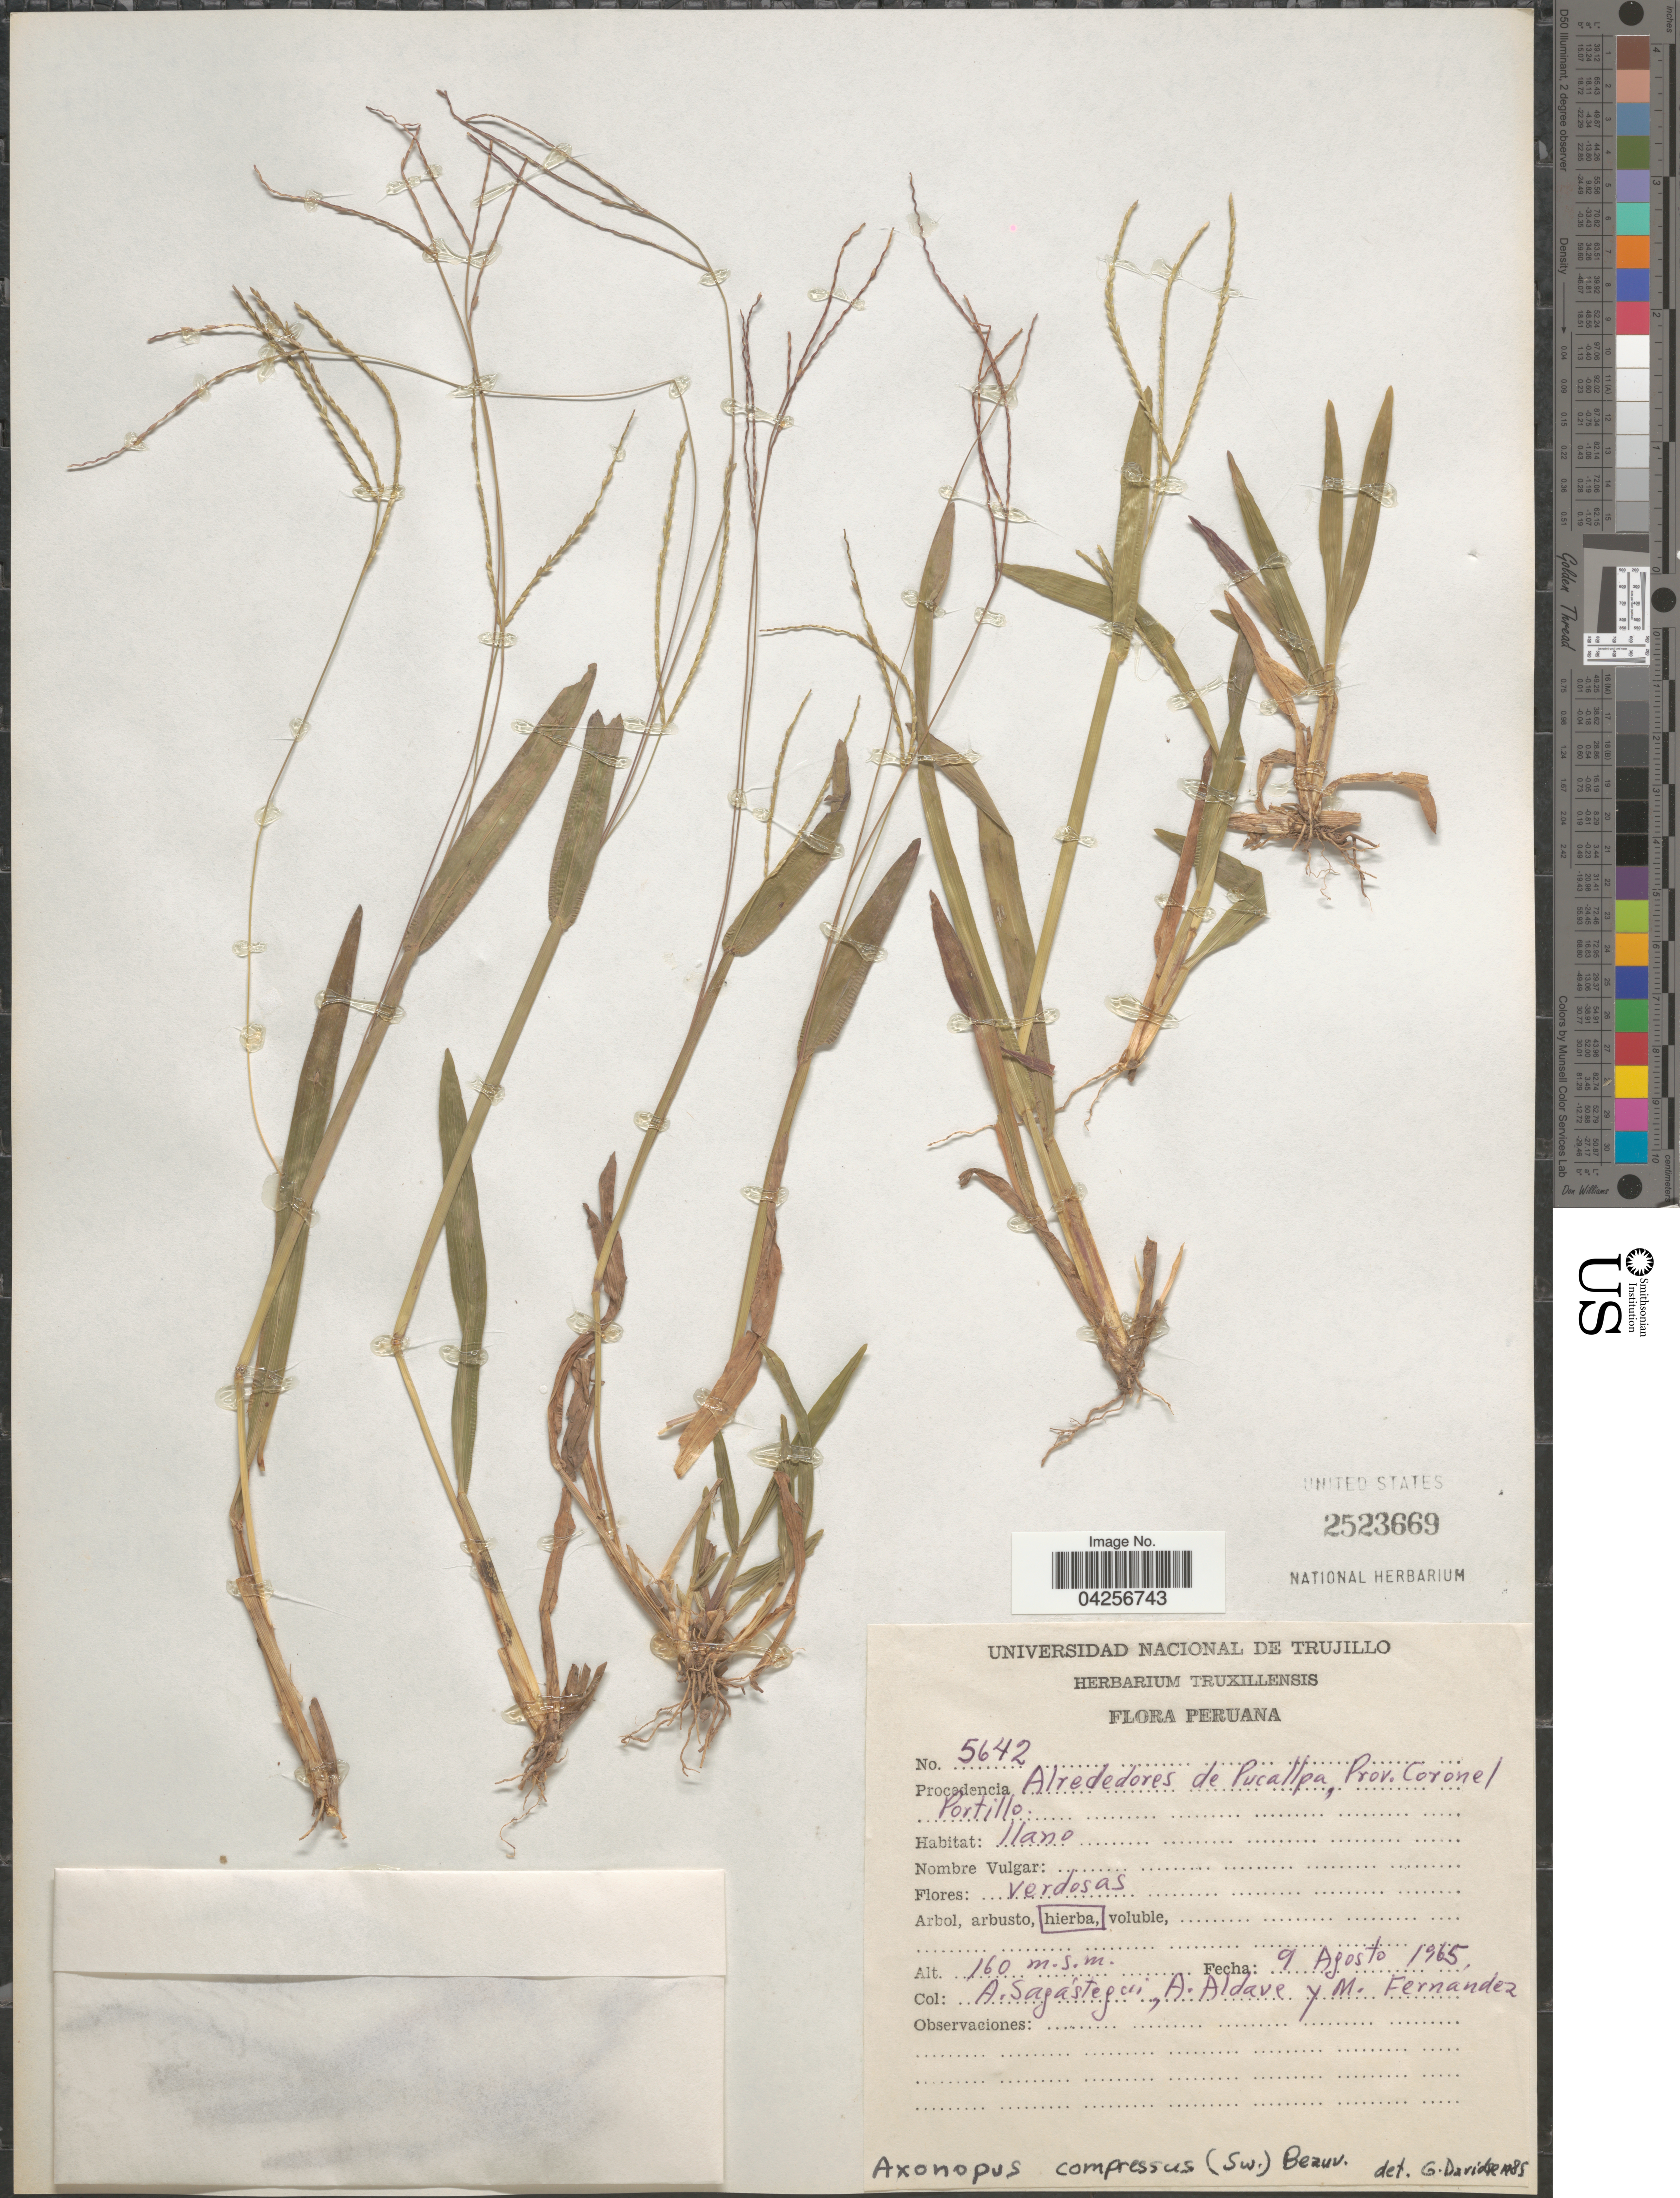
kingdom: Plantae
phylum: Tracheophyta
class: Liliopsida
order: Poales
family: Poaceae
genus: Axonopus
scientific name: Axonopus compressus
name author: (Sw.) P. Beauv.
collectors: A. Sagastegui, A. Aldave & M. Fernandez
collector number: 5642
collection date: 1965-08-09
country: Peru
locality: Alrededores de Pucallpa, Prov. Coronel Portillo.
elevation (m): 160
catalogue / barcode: US 2523669